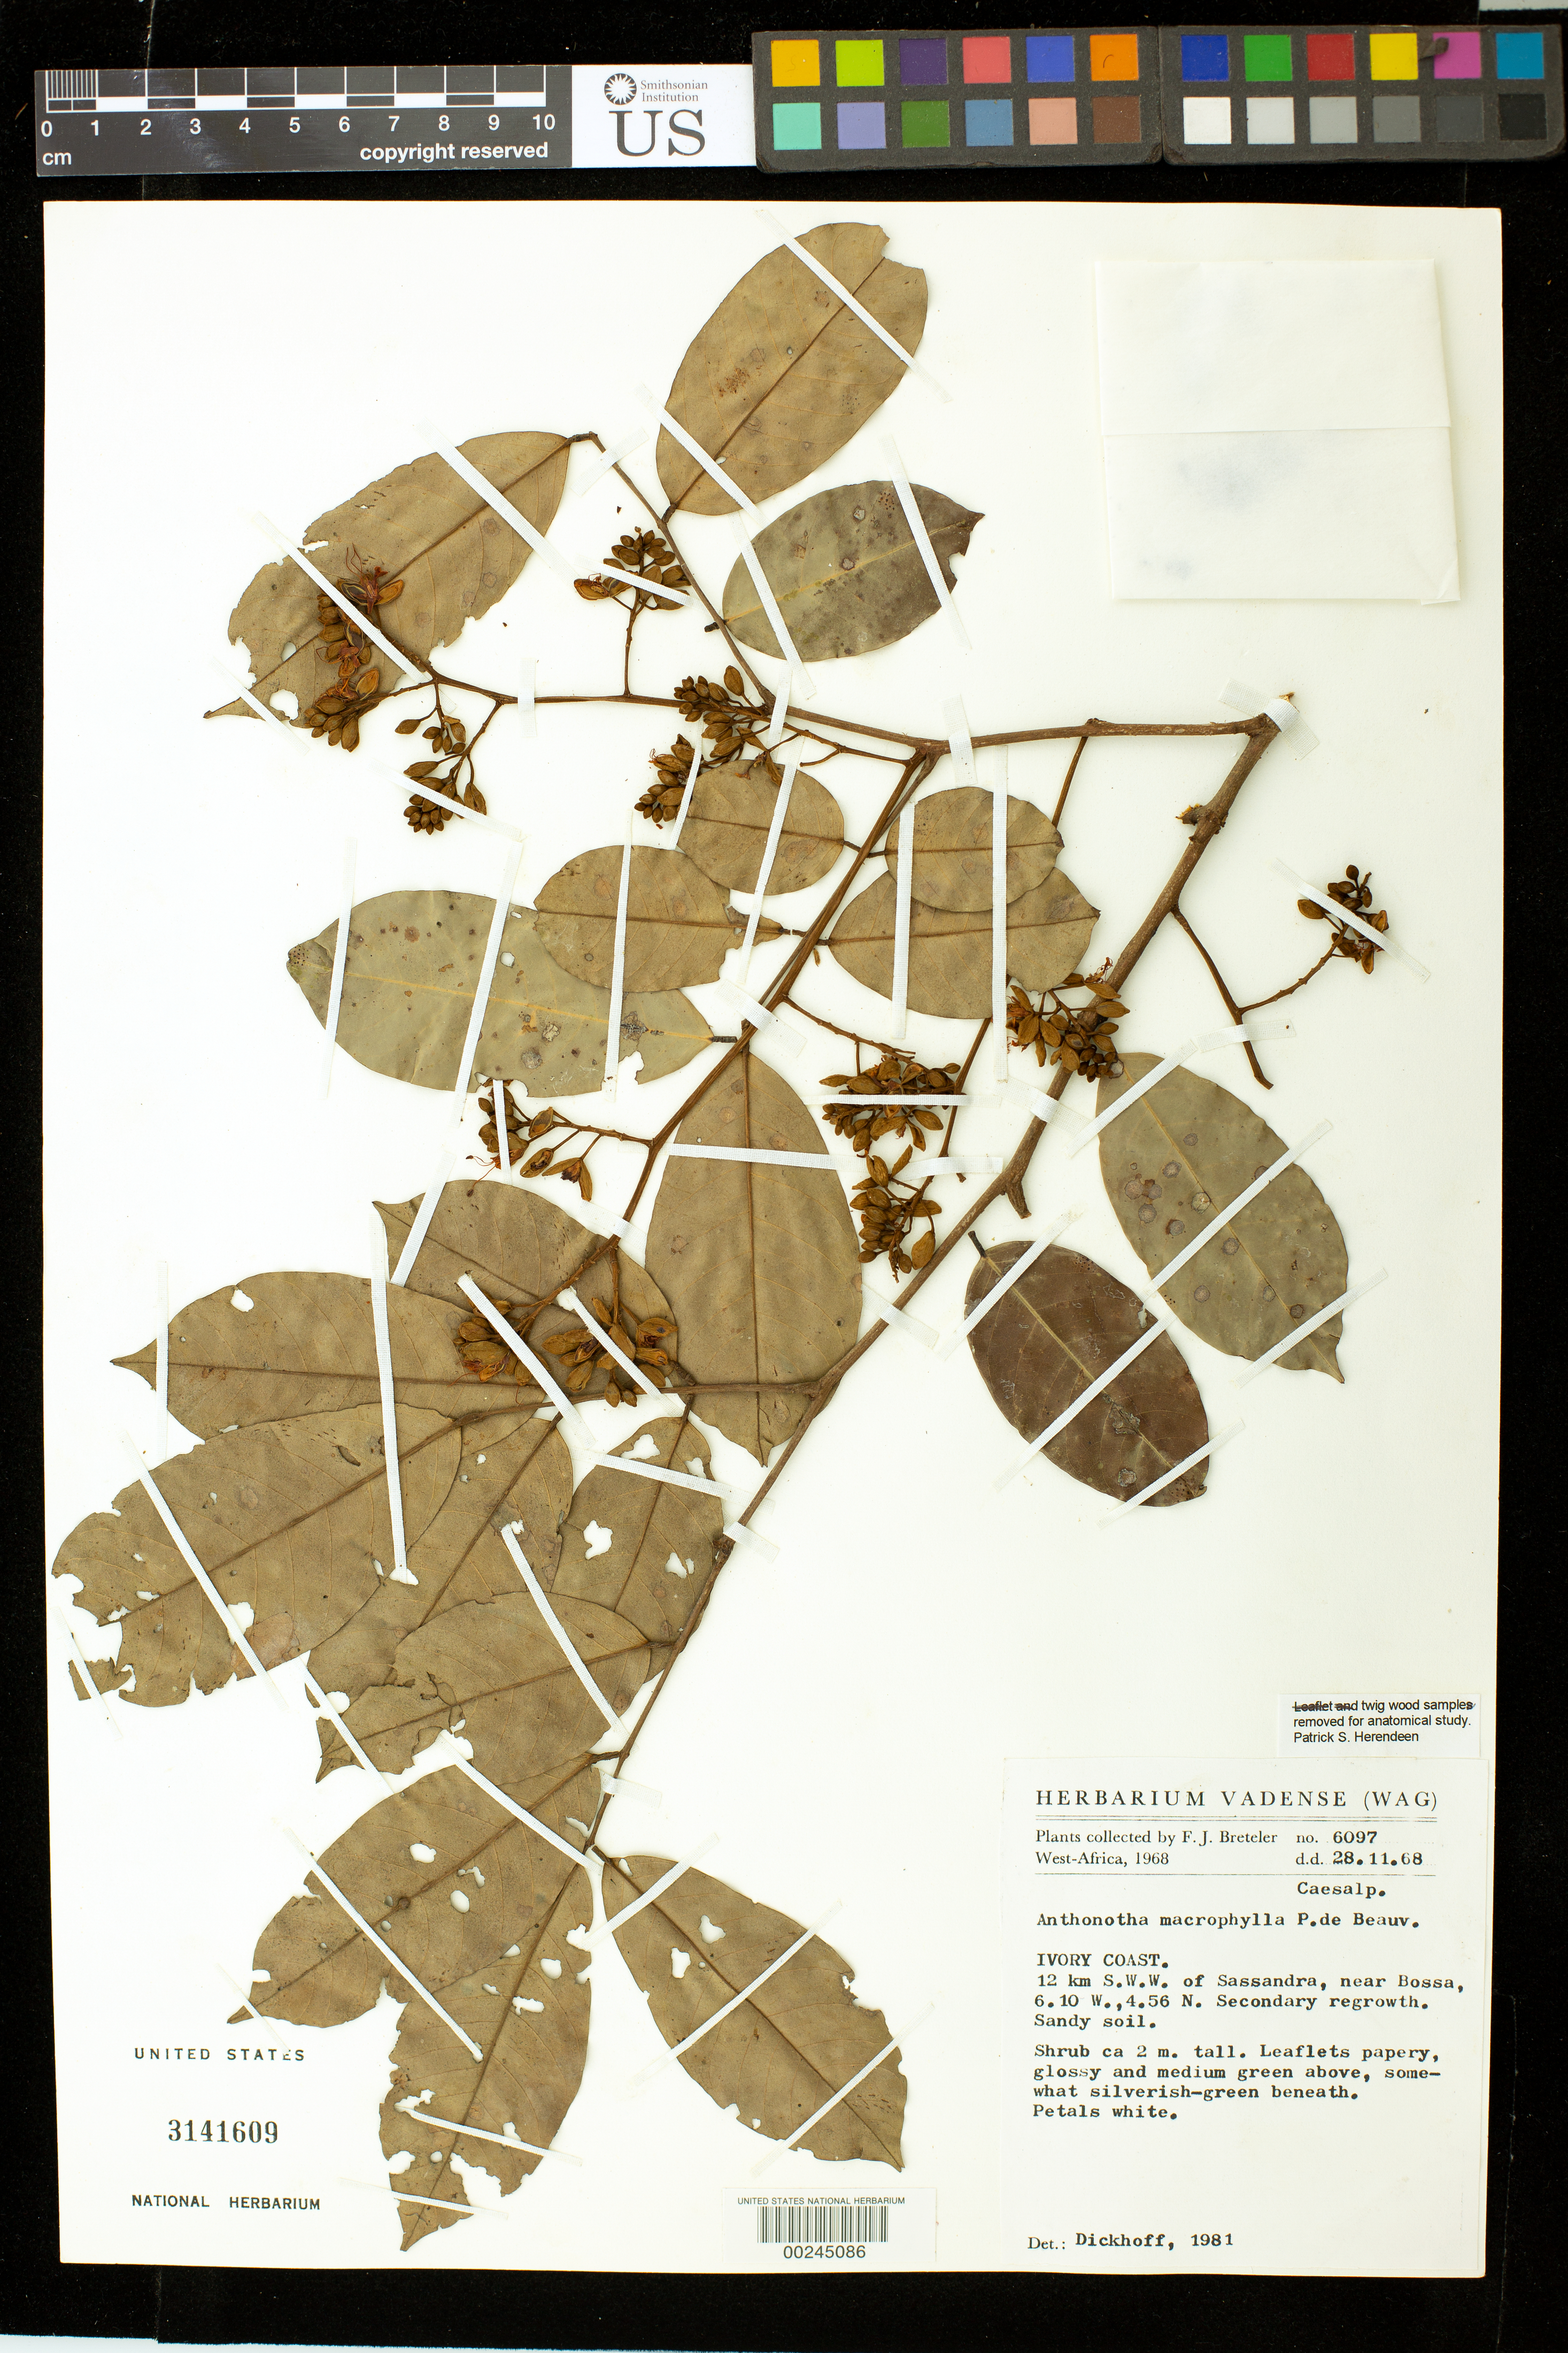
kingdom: Plantae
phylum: Tracheophyta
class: Magnoliopsida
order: Fabales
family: Fabaceae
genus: Anthonotha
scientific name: Anthonotha macrophylla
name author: P. Beauv.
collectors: F. J. Breteler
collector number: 6097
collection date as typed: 28 Nov 1968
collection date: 1968-11-28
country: Ivory Coast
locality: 12 km SWW of Sassandra, near Bossa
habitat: Secondary regrowth; sandy soil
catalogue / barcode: US 3141609